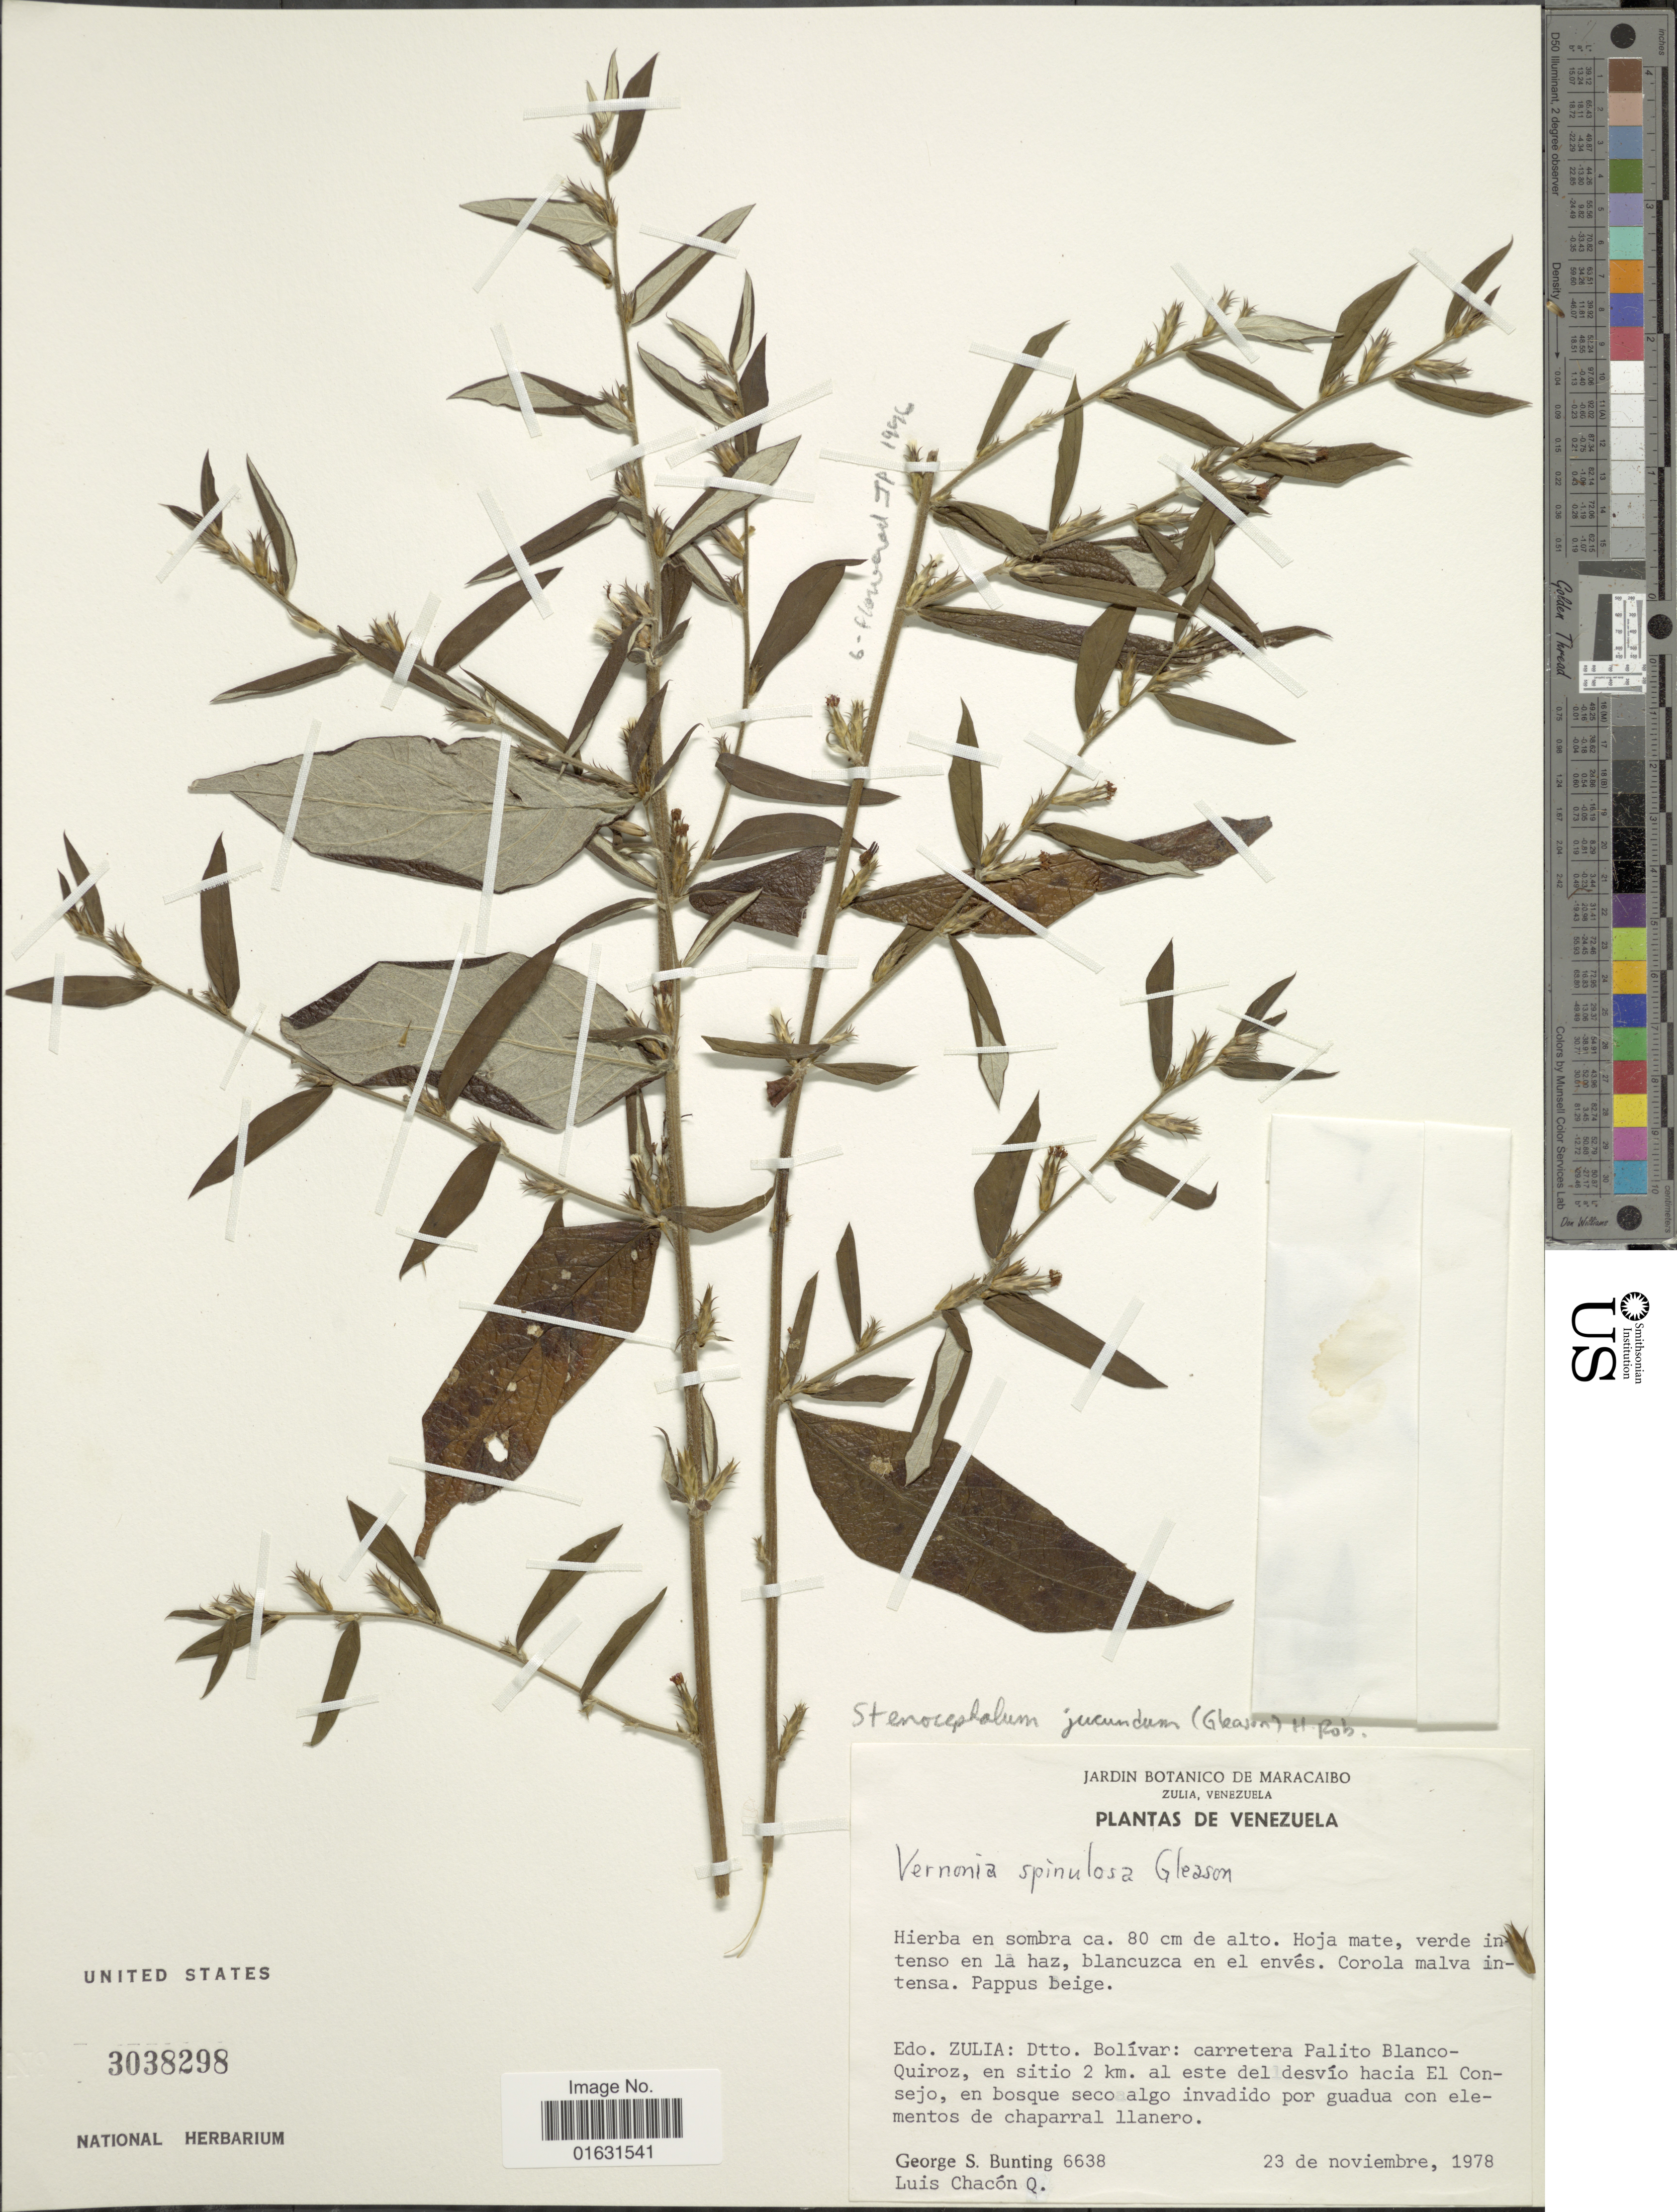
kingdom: Plantae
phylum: Tracheophyta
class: Magnoliopsida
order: Asterales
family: Asteraceae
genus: Stenocephalum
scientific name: Stenocephalum jucundum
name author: (Gleason) H. Rob.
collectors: G. S. Bunting & L. Chacon-Q.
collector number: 6638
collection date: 1978-11-23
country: Venezuela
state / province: Zulia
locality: Dtto. Bolivar: carretera Palito Blanco Quioz, en sitio 2 km. al este del desvio hacia El Consejo, en bosque seco algo invadido por guadua con elementos de chaparral llanero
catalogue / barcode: US 3038298